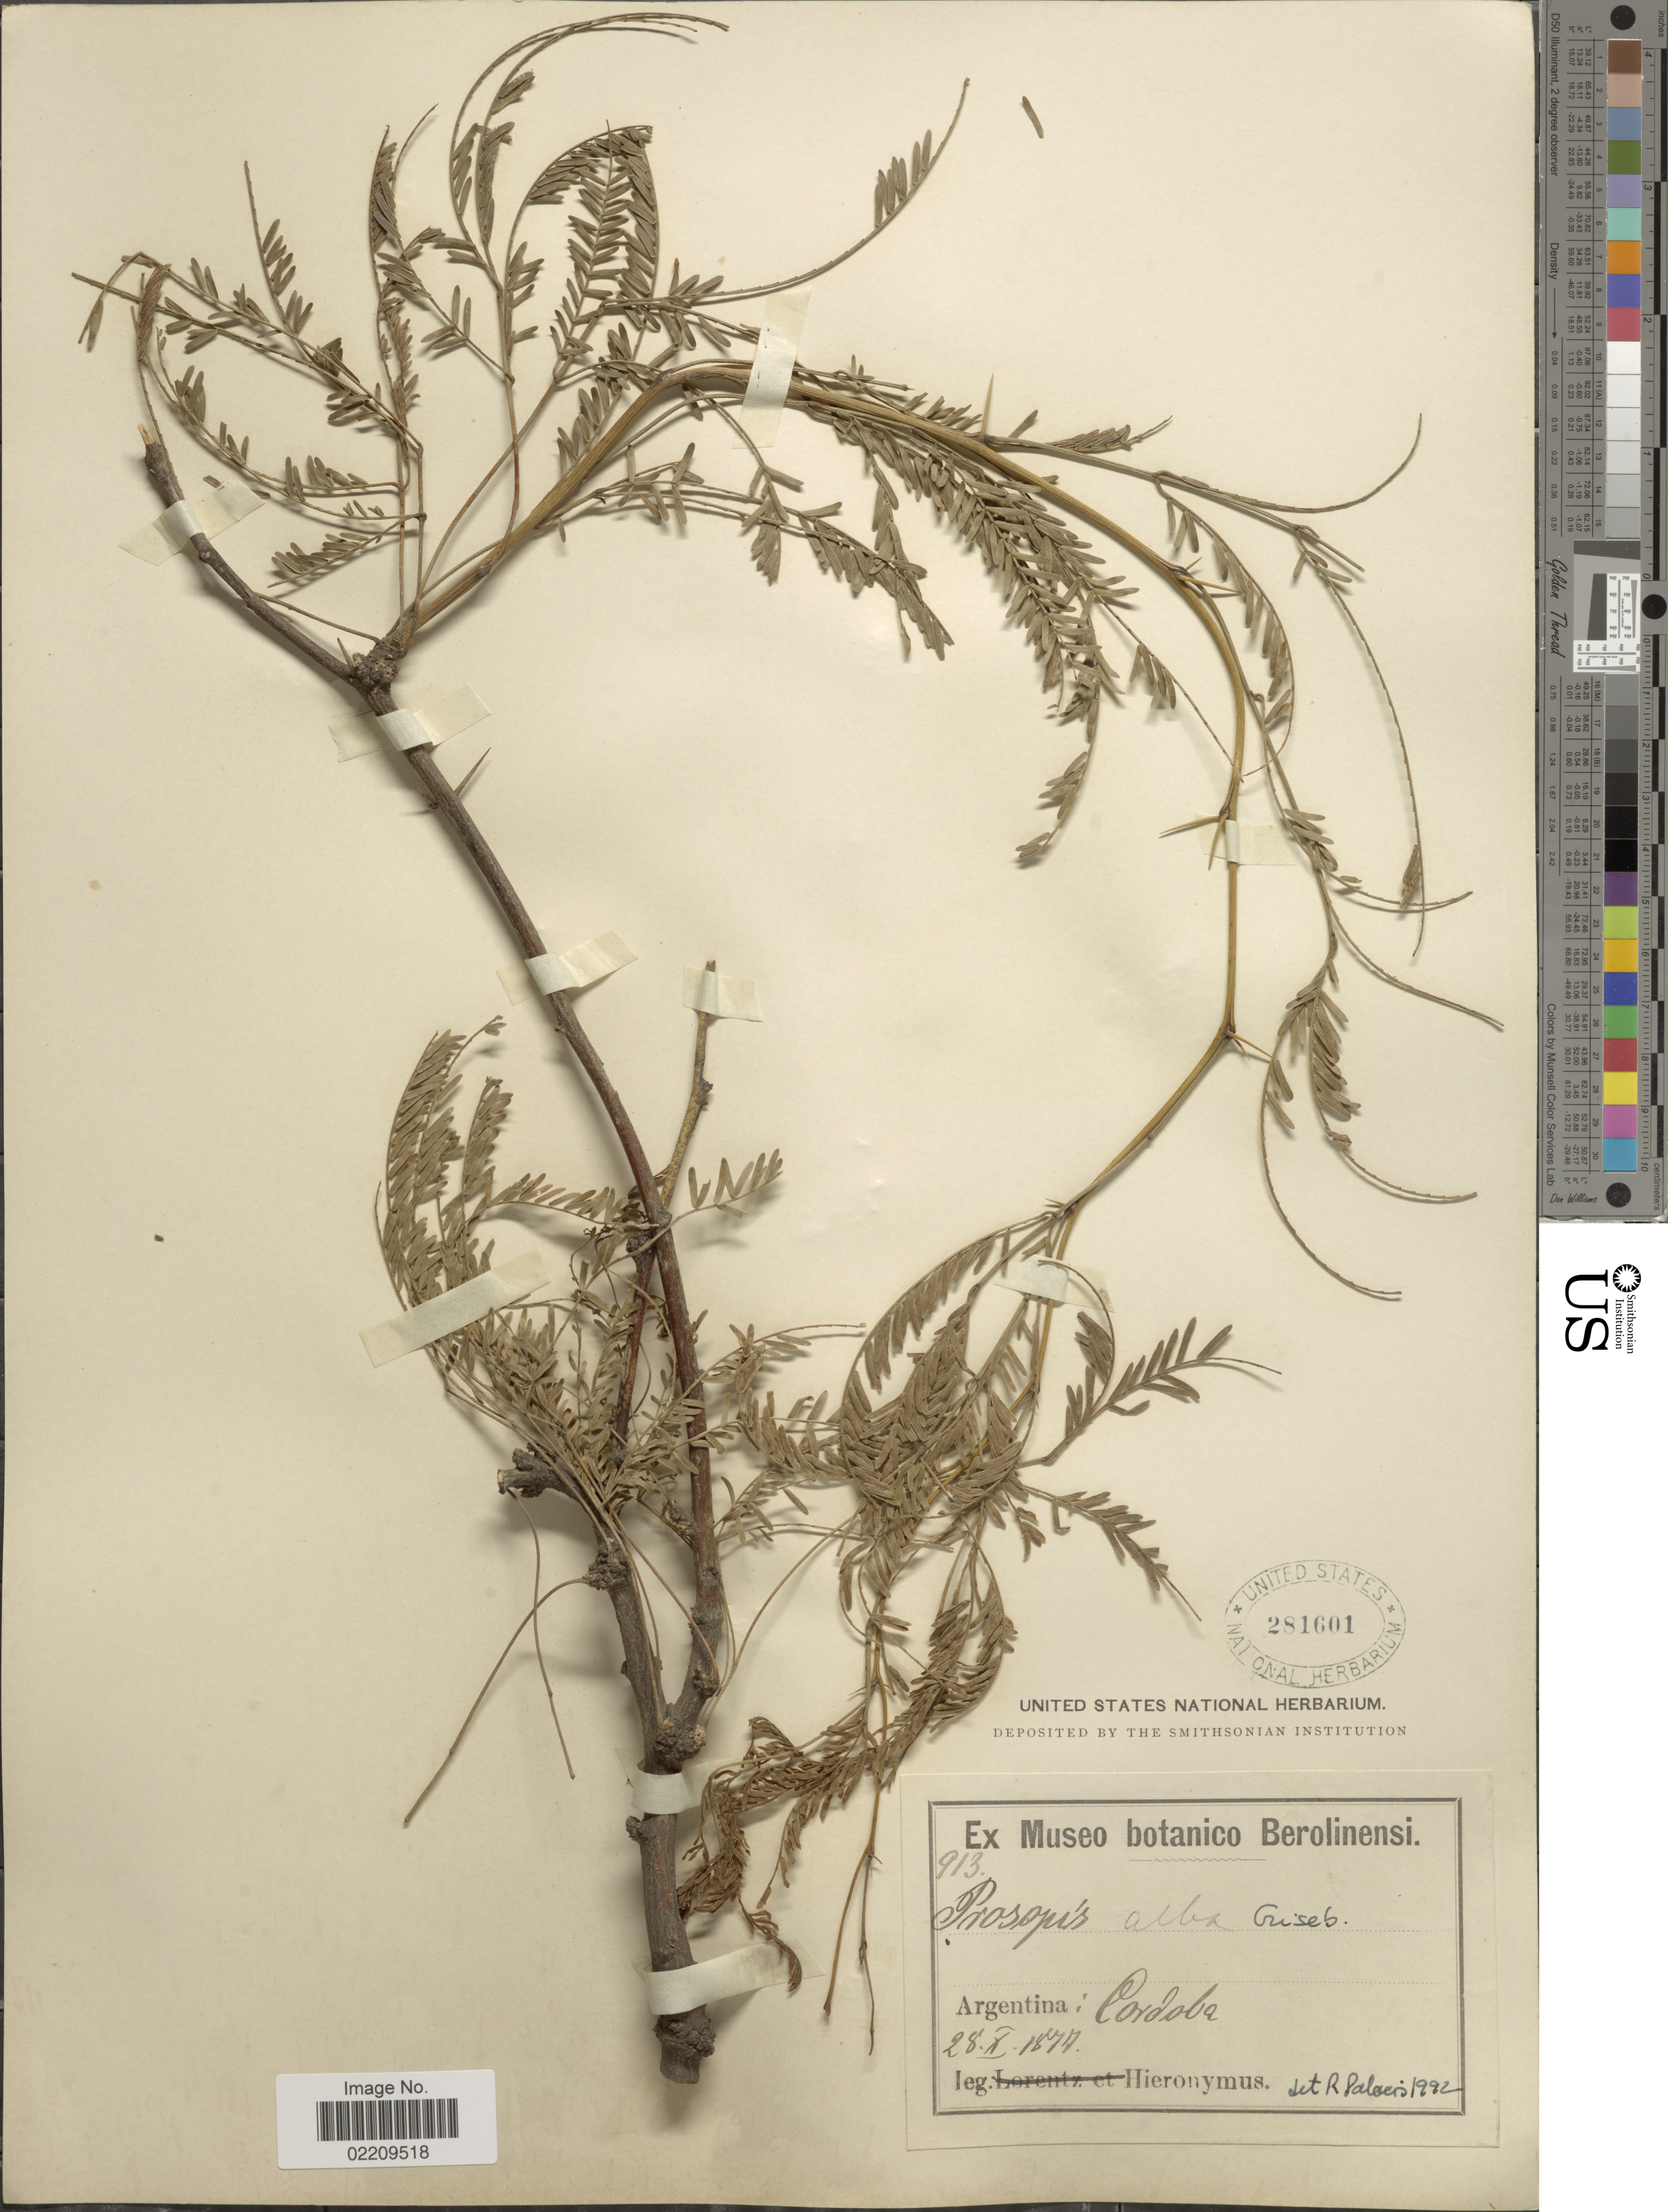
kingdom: Plantae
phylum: Tracheophyta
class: Magnoliopsida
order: Fabales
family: Fabaceae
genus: Neltuma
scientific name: Neltuma alba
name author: (Griseb.) C. E. Hughes & G.P. Lewis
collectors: -. Hieronymus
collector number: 913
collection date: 1877-10-28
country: Argentina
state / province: Cordoba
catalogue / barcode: US 281601